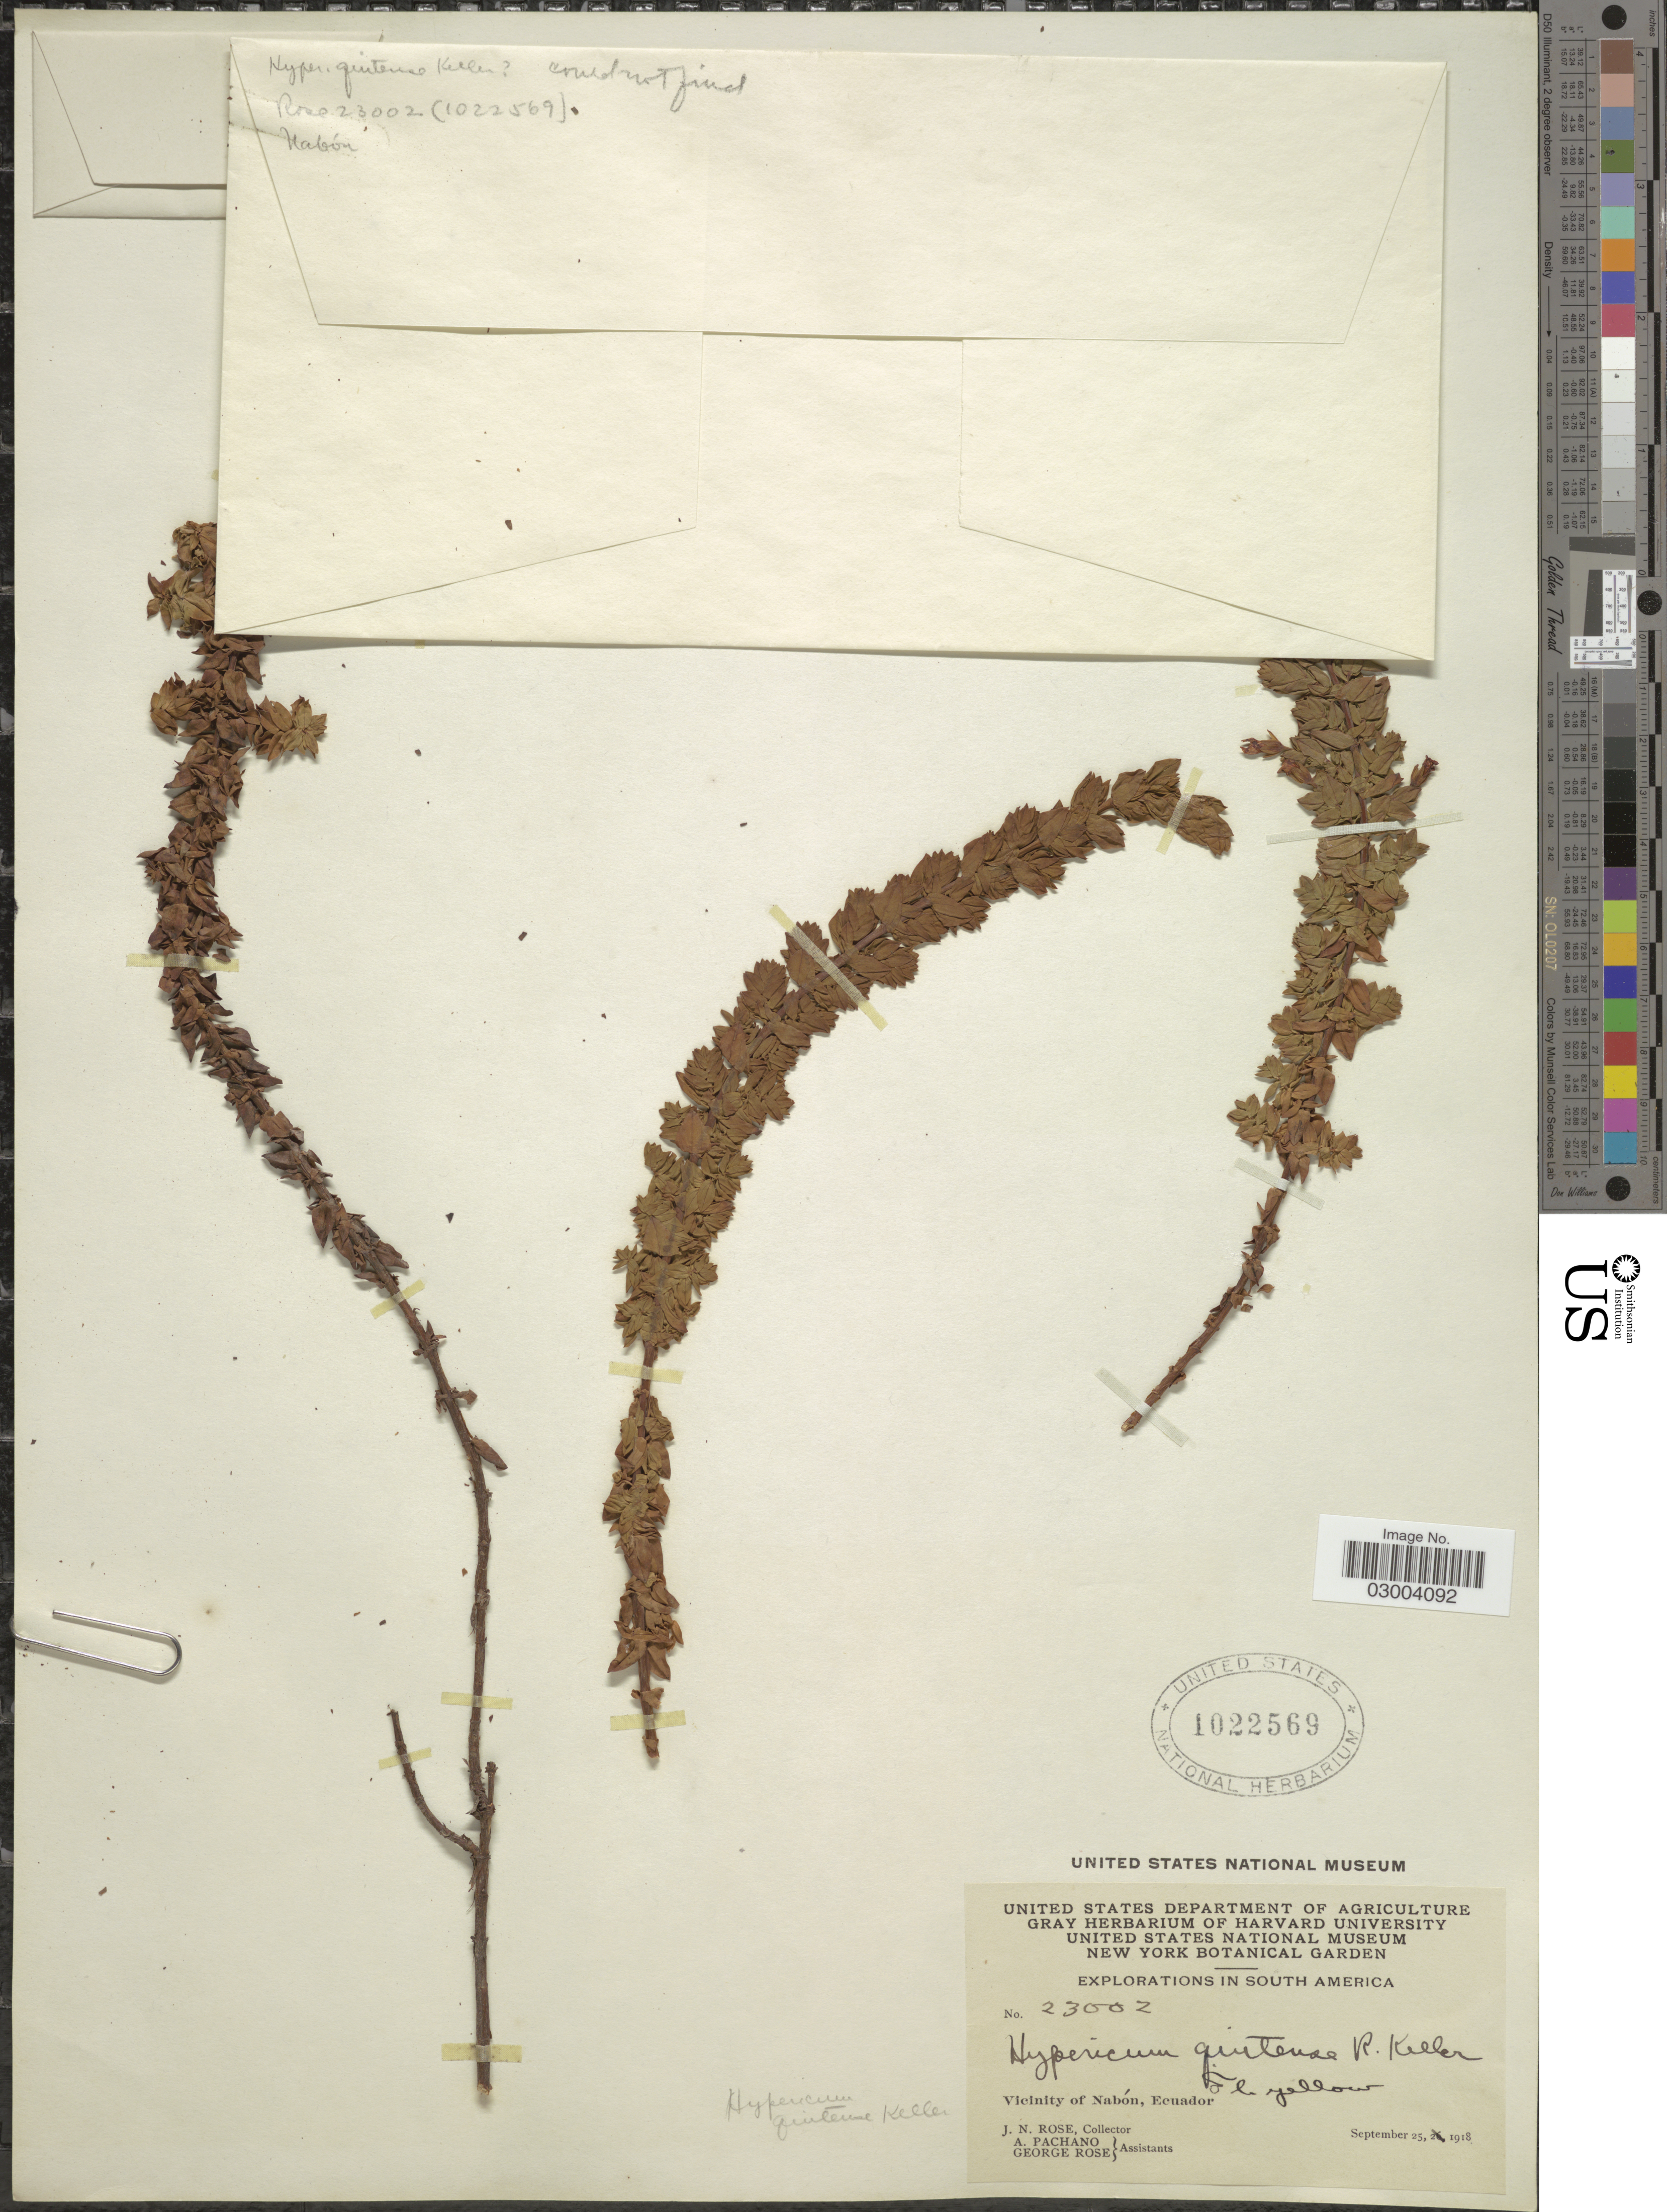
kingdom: Plantae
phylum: Tracheophyta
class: Magnoliopsida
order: Malpighiales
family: Hypericaceae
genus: Hypericum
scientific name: Hypericum quitense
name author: R. Keller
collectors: J. N. Rose, A. Pachano & G. Rose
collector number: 23002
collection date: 1918-09-25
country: Ecuador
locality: Vicinity of Nabón, Ecuador.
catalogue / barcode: US 1022569